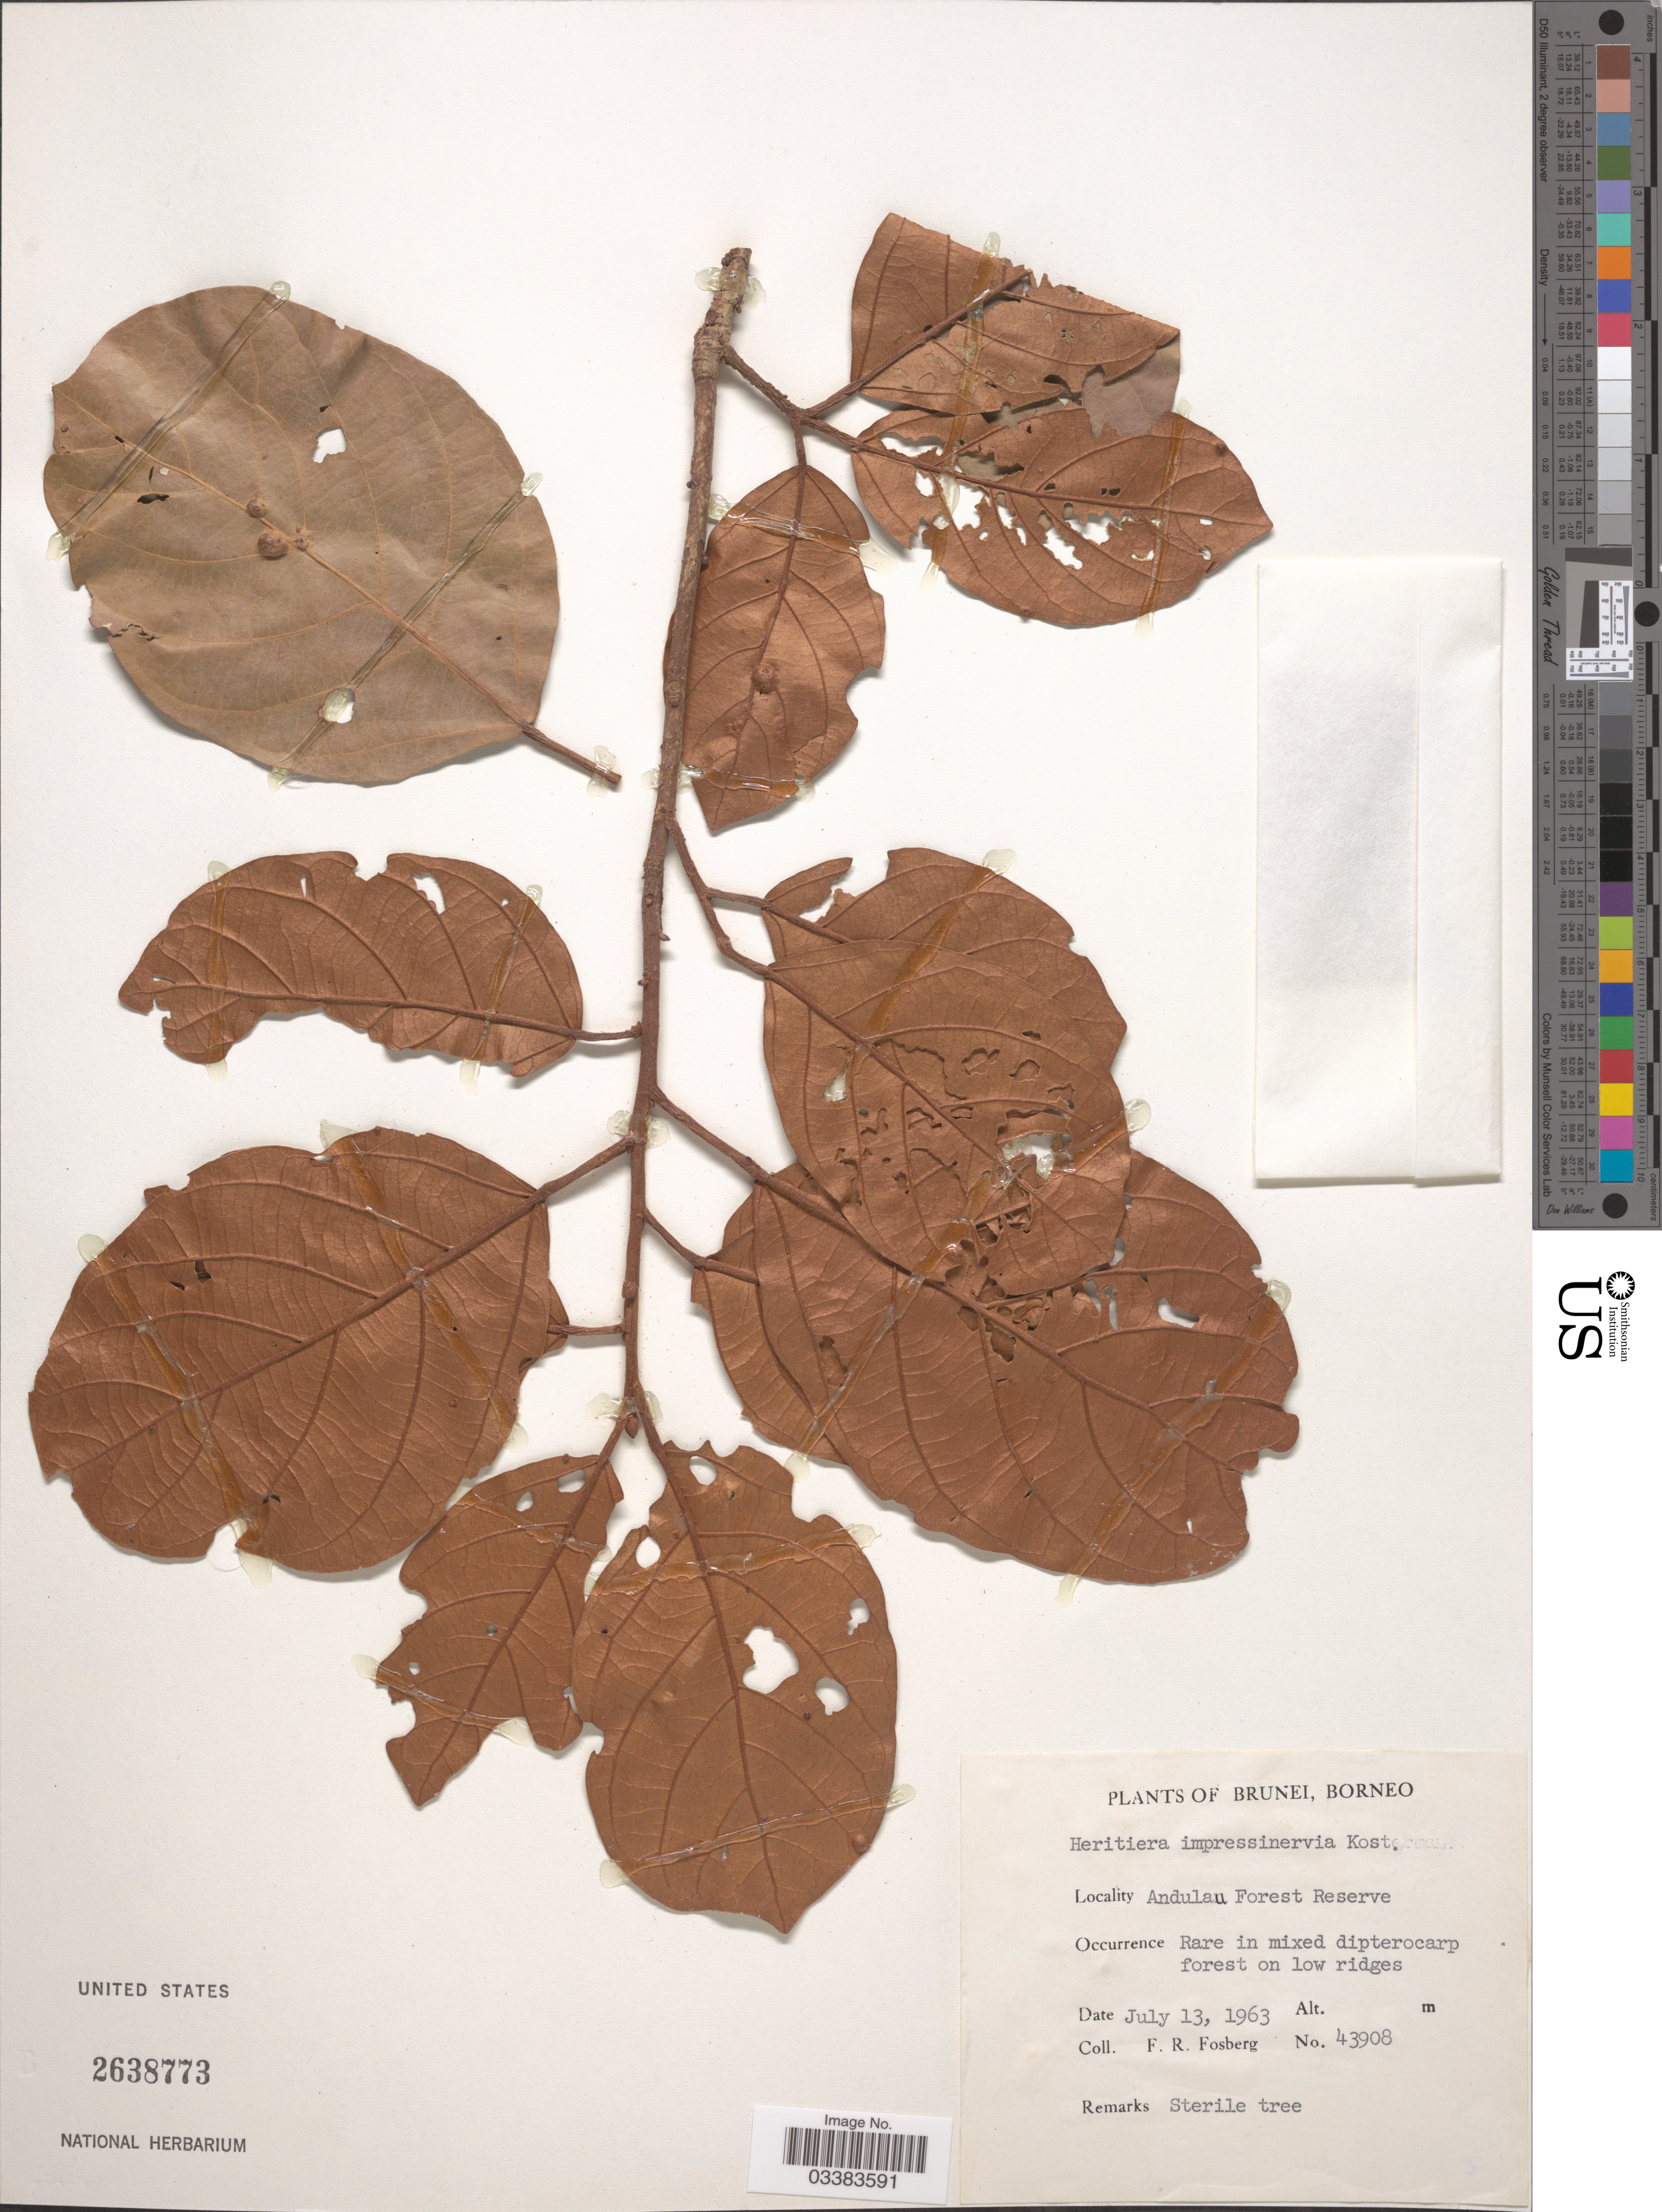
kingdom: Plantae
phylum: Tracheophyta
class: Magnoliopsida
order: Malvales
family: Malvaceae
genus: Heritiera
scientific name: Heritiera impressinervia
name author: Kosterm.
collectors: F. R. Fosberg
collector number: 43908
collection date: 1963-07-13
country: Brunei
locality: Borneo. Andulau Forest Reserve.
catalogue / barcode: US 2638773